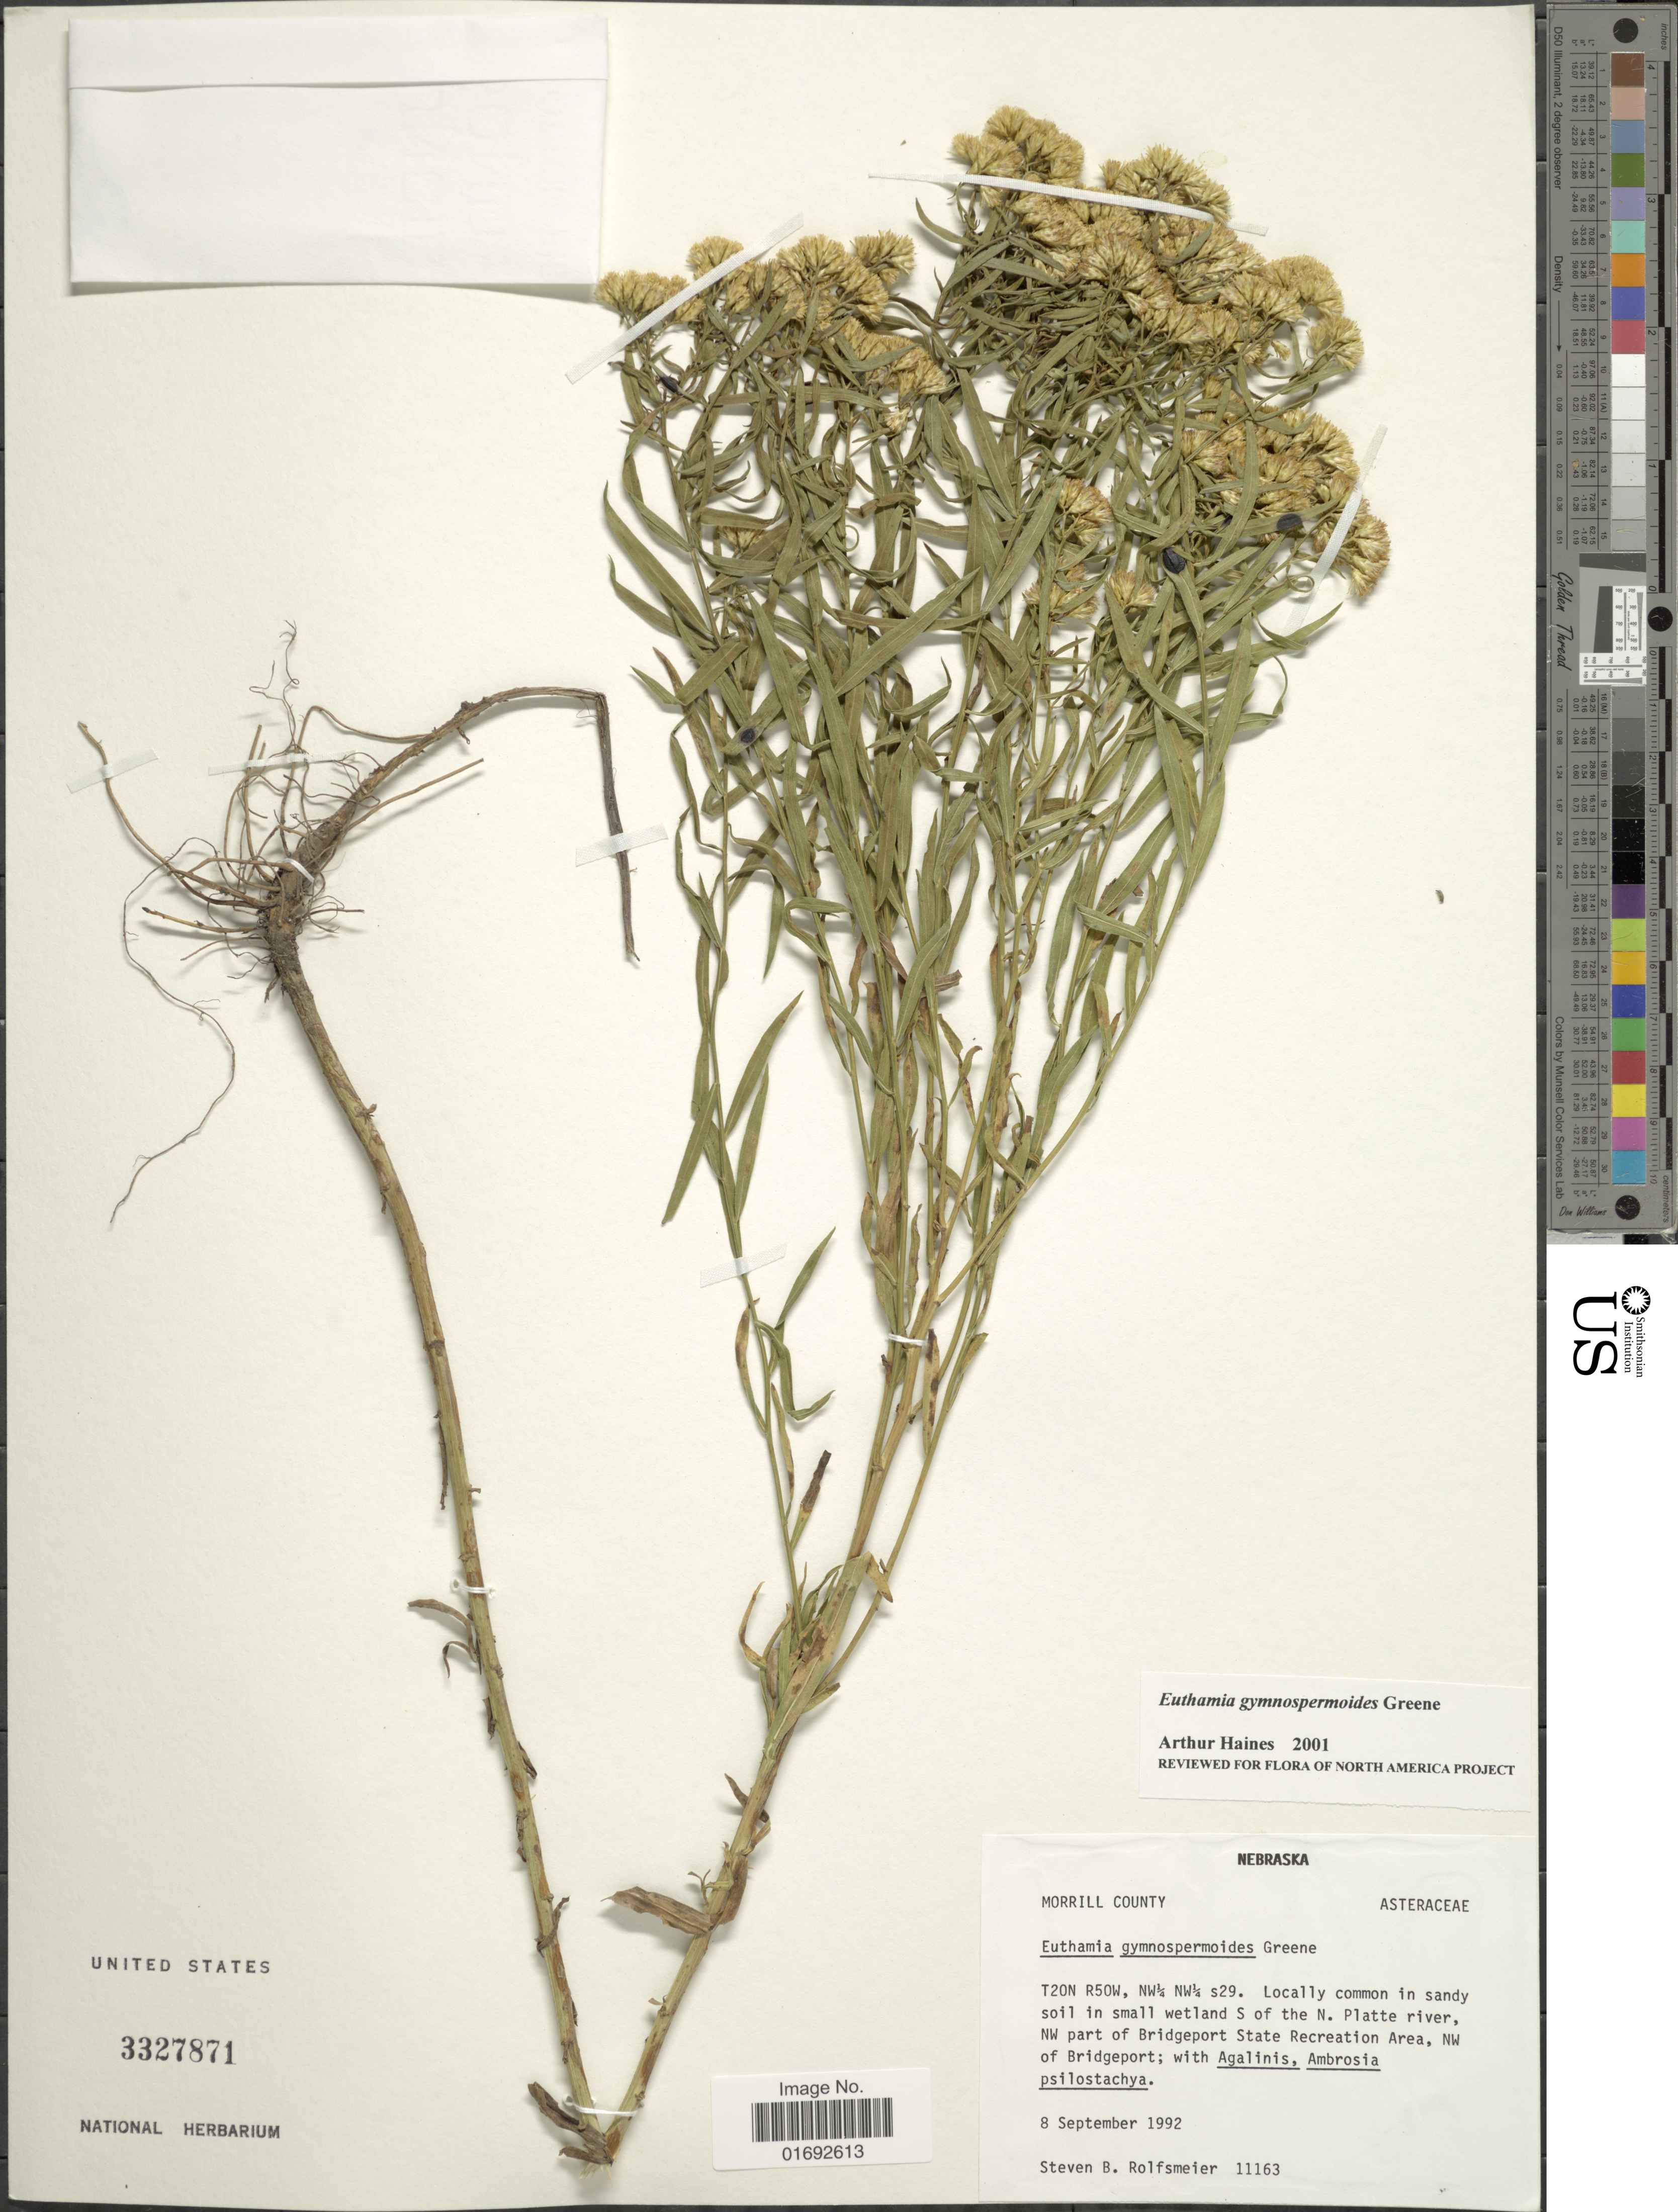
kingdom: Plantae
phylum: Tracheophyta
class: Magnoliopsida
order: Asterales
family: Asteraceae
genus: Euthamia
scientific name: Euthamia gymnospermoides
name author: Greene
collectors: S. Rolfsmeier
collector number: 11163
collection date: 1992-09-08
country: United States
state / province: Nebraska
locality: Morrill County, T20N R50W, NW1/4 NW1/4 s29., S of the N. Platte river, NW part of Bridgeport State Recreation Area, NW of Bridgeport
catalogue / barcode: US 3327871